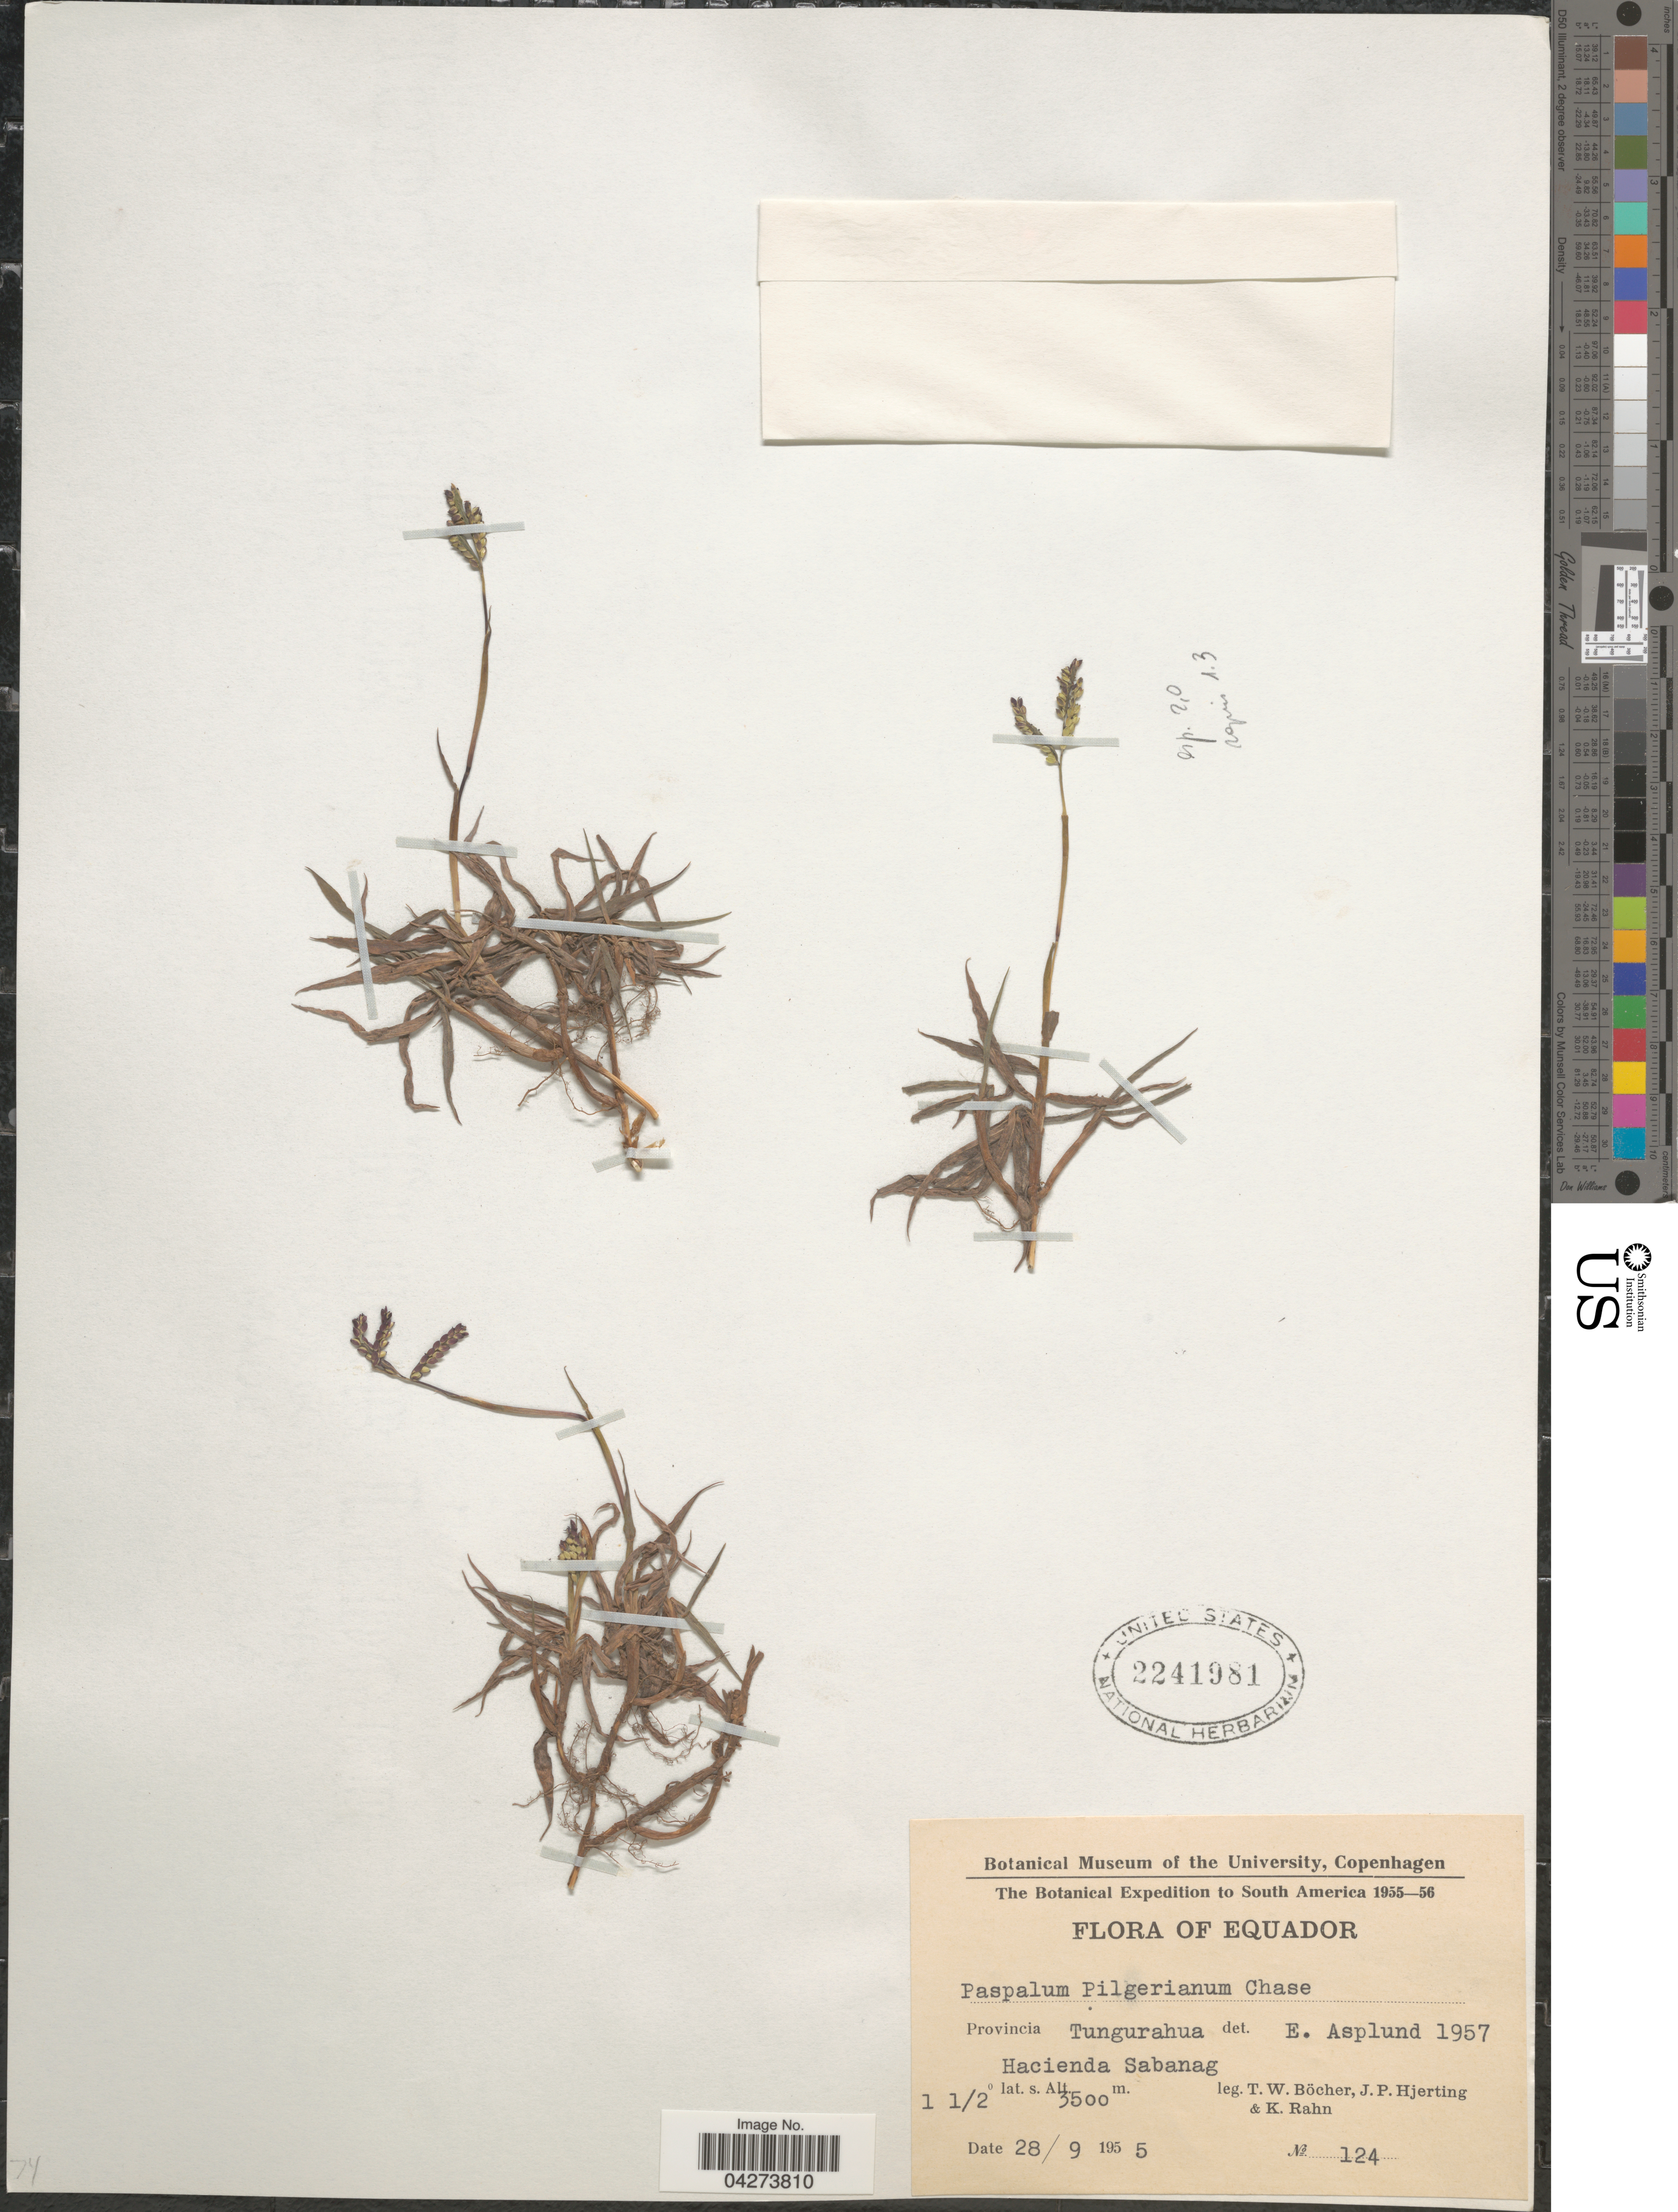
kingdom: Plantae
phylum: Tracheophyta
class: Liliopsida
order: Poales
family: Poaceae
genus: Paspalum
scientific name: Paspalum pilgerianum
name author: Chase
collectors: T. Böcher, J. P. Hjerting & K. Rahn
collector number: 124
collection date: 1955-09-28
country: Ecuador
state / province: Tungurahua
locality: The Botanical Expedition to South America 1955-56. Provincia Tungurahua. Hacienda Sabanag.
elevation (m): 3500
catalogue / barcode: US 2241981